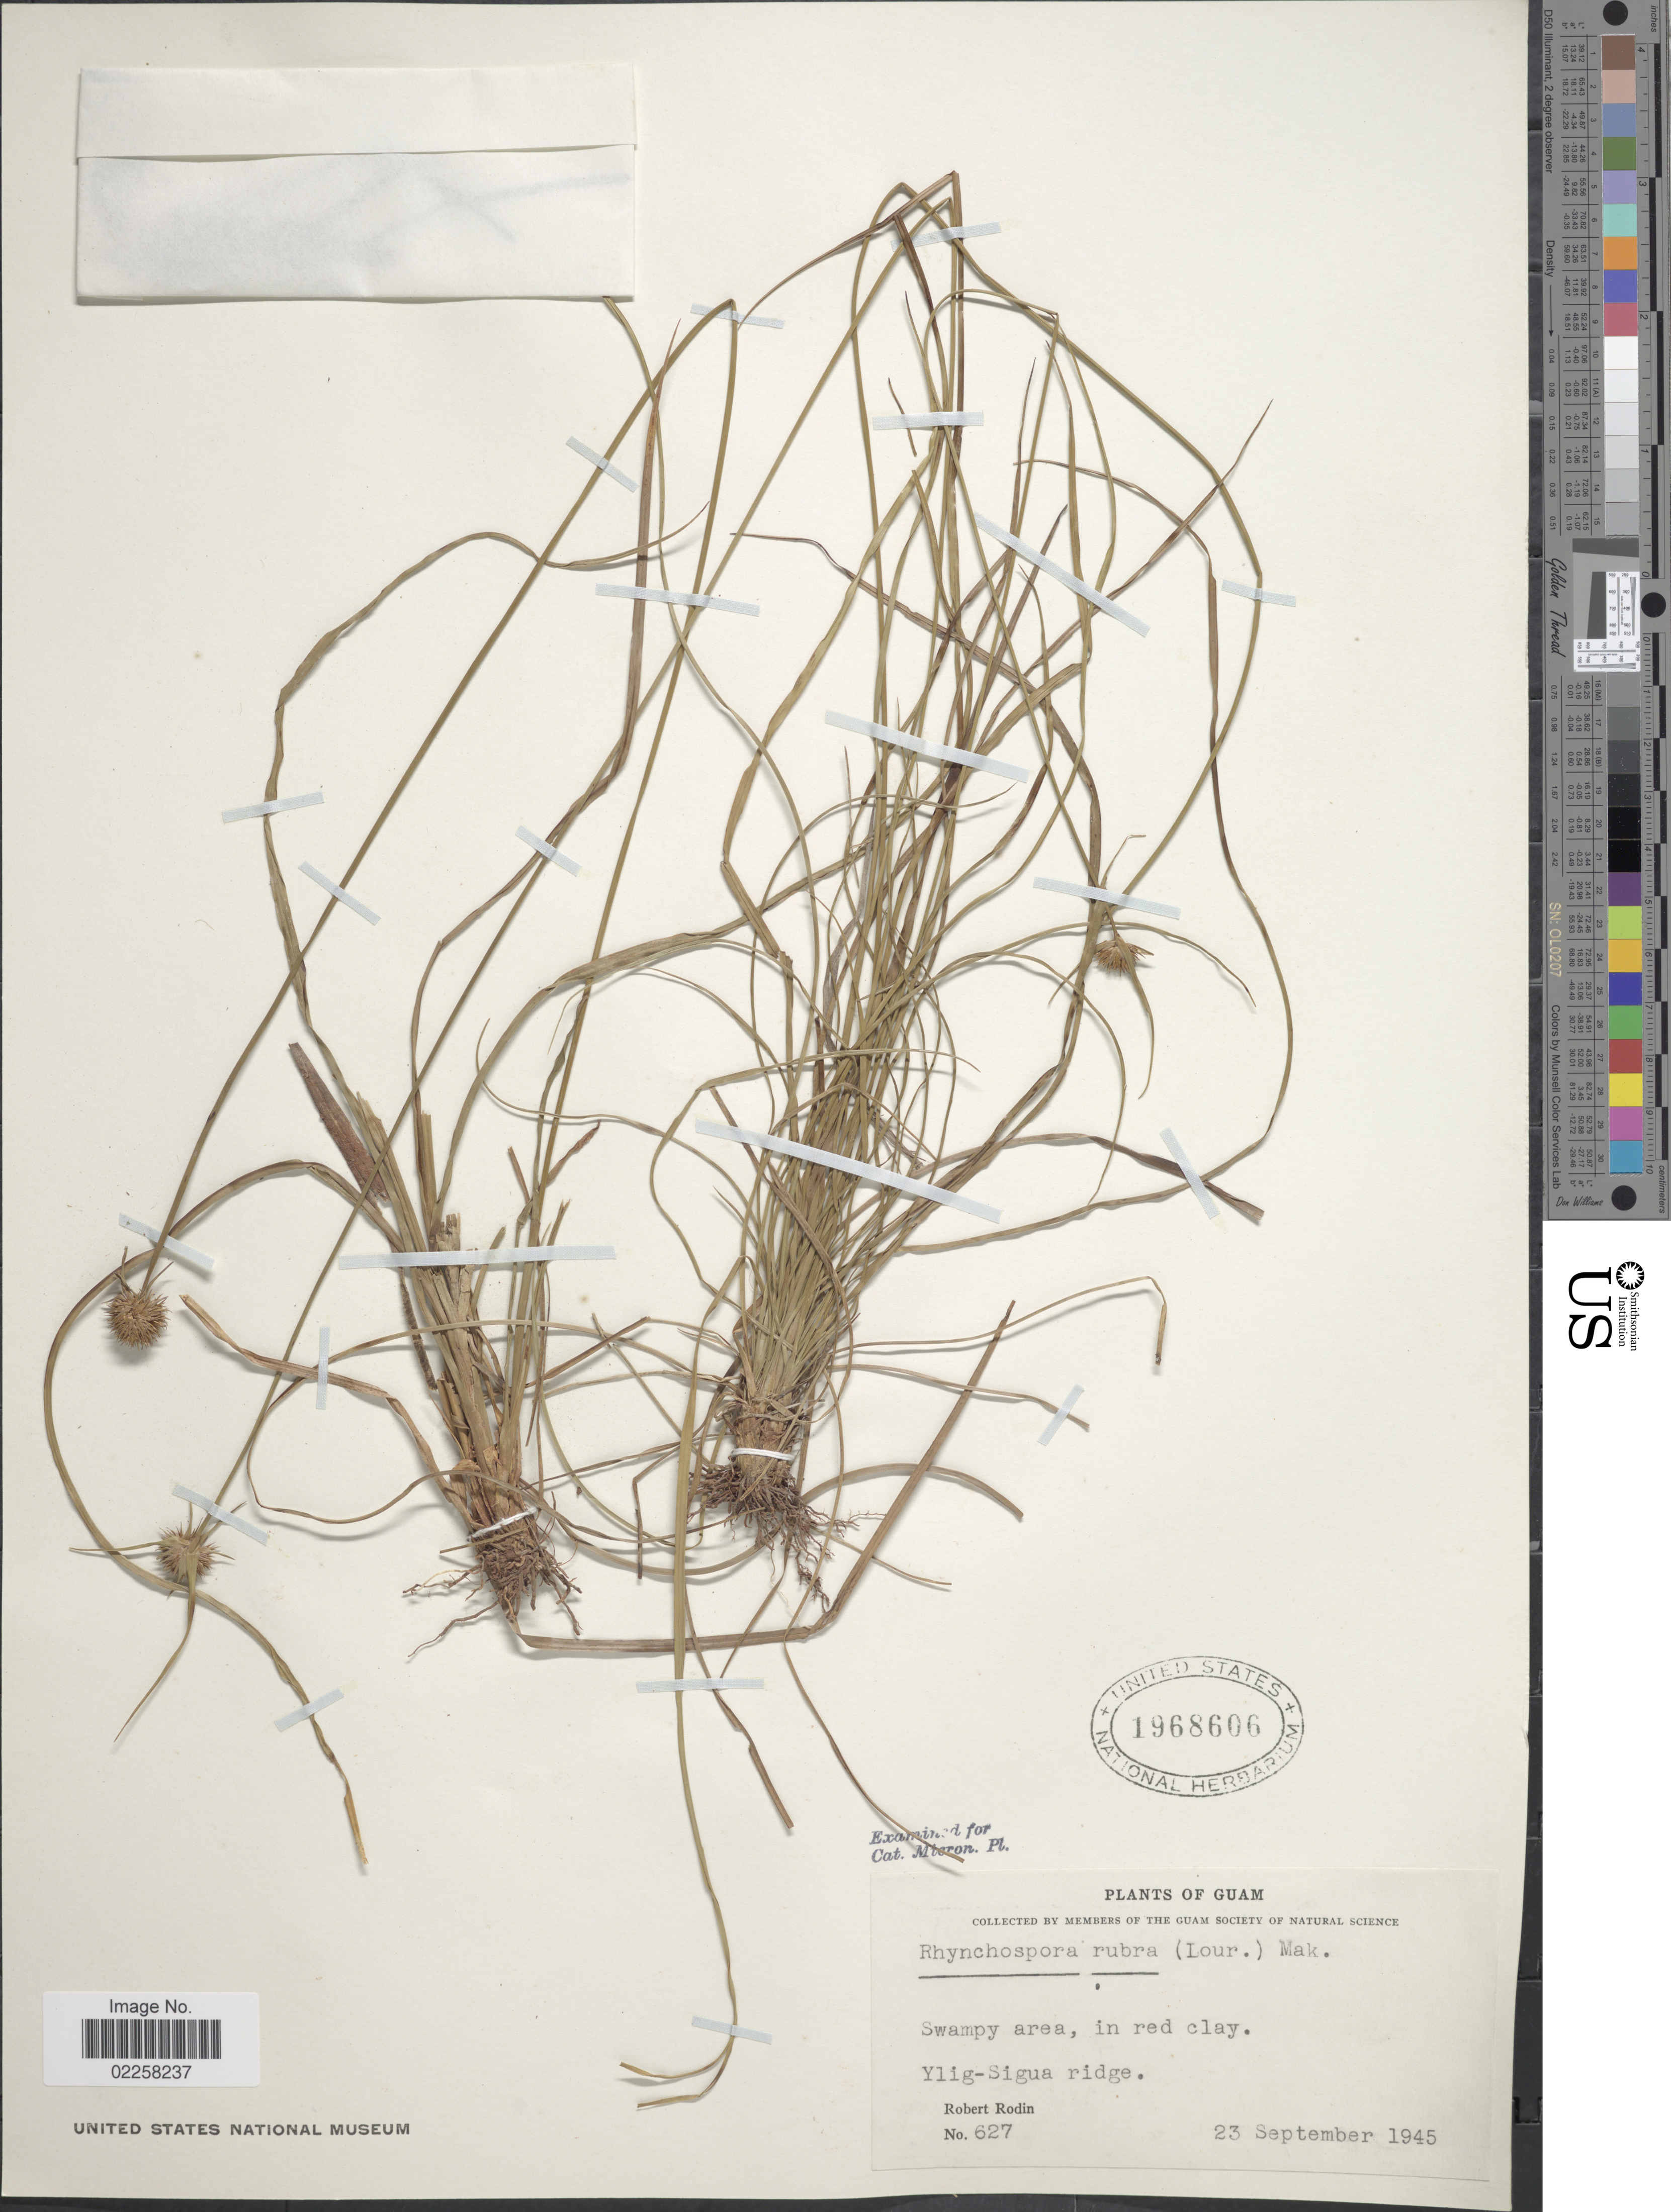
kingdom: Plantae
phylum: Tracheophyta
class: Liliopsida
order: Poales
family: Cyperaceae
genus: Rhynchospora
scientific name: Rhynchospora rubra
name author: (Lour.) Makino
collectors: R. Rodin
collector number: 627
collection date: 1945-09-23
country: Guam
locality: Ylig - Sigua ridge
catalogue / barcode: US 1968606